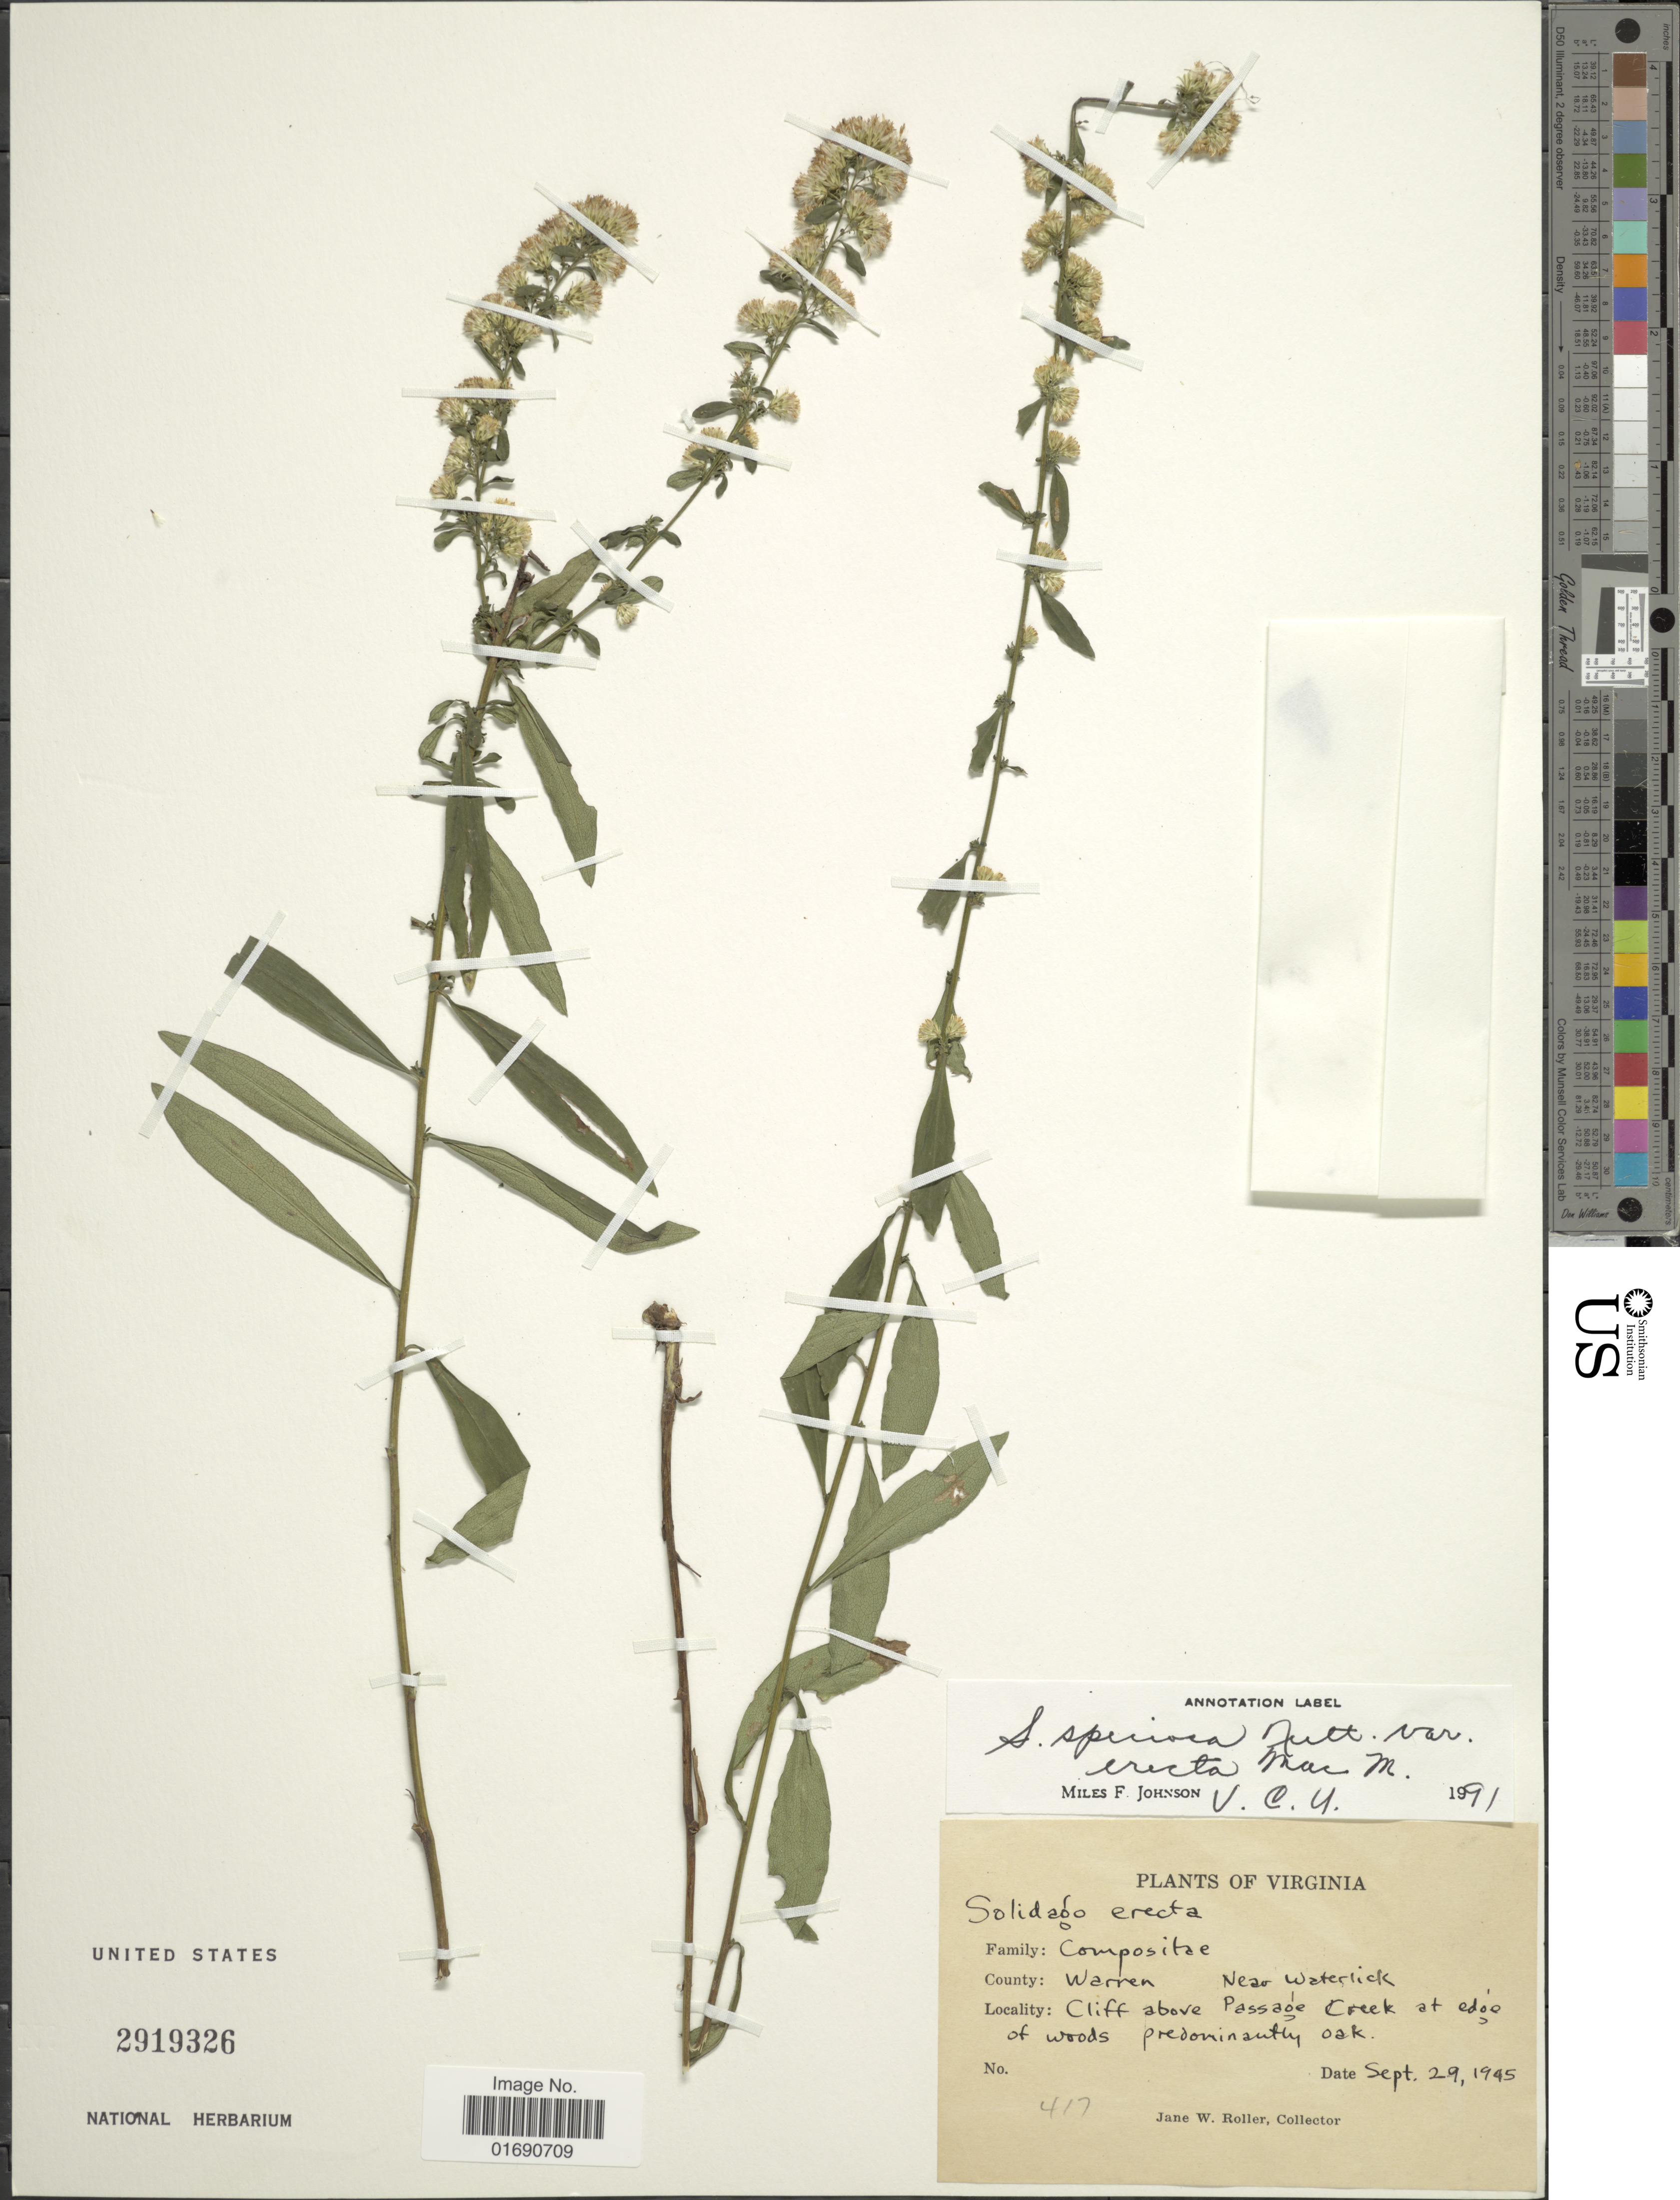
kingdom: Plantae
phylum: Tracheophyta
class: Magnoliopsida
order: Asterales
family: Asteraceae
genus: Solidago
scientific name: Solidago speciosa var. erecta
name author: (Pursh) MacMill.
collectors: J. W. Roller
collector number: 417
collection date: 1945-09-29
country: United States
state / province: Virginia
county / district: Warren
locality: Near Waterick, Cliff above Passage Creek at edges of predominanthy oak woods.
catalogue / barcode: US 2919326